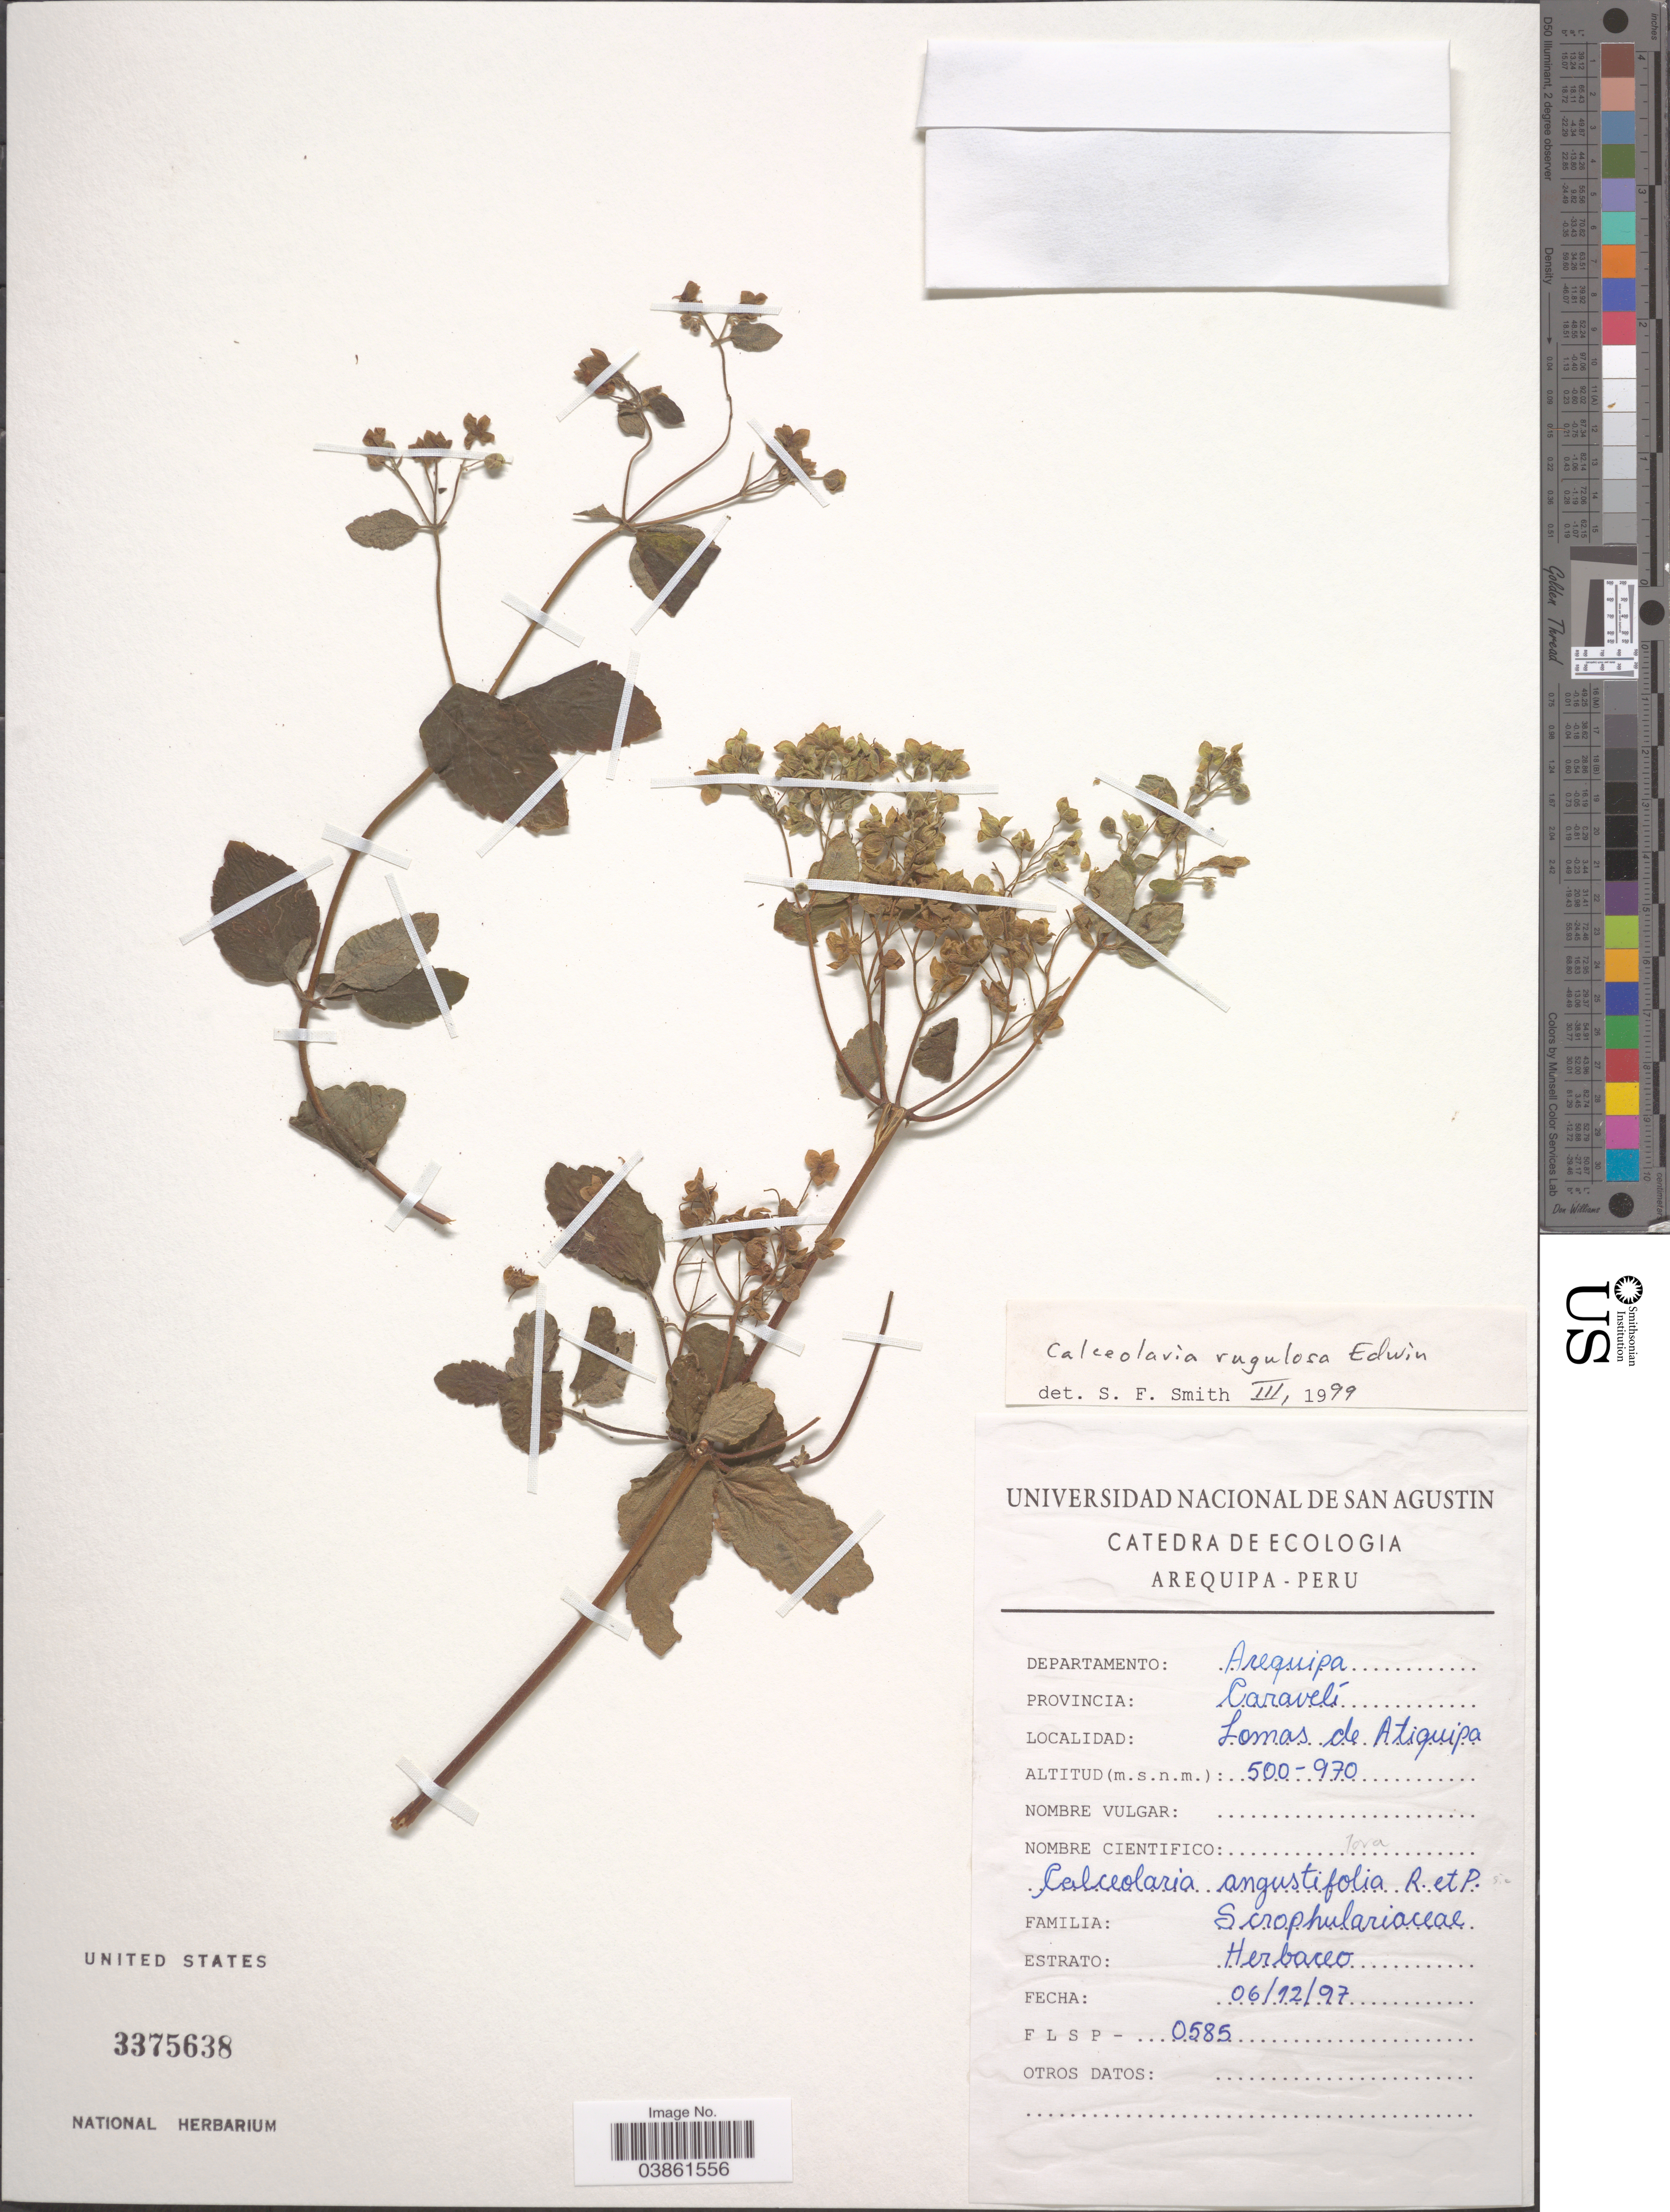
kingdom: Plantae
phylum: Tracheophyta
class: Magnoliopsida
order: Lamiales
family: Calceolariaceae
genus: Calceolaria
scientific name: Calceolaria rugulosa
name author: Edwin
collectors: F. L. S. P.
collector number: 0585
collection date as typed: Transcribed d/m/y: 6/12/97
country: Peru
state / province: Arequipa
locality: Departamento: Arequipa. Provincia: Caravelí. Lomas de Atiquipa.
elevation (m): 500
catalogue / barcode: US 3375638